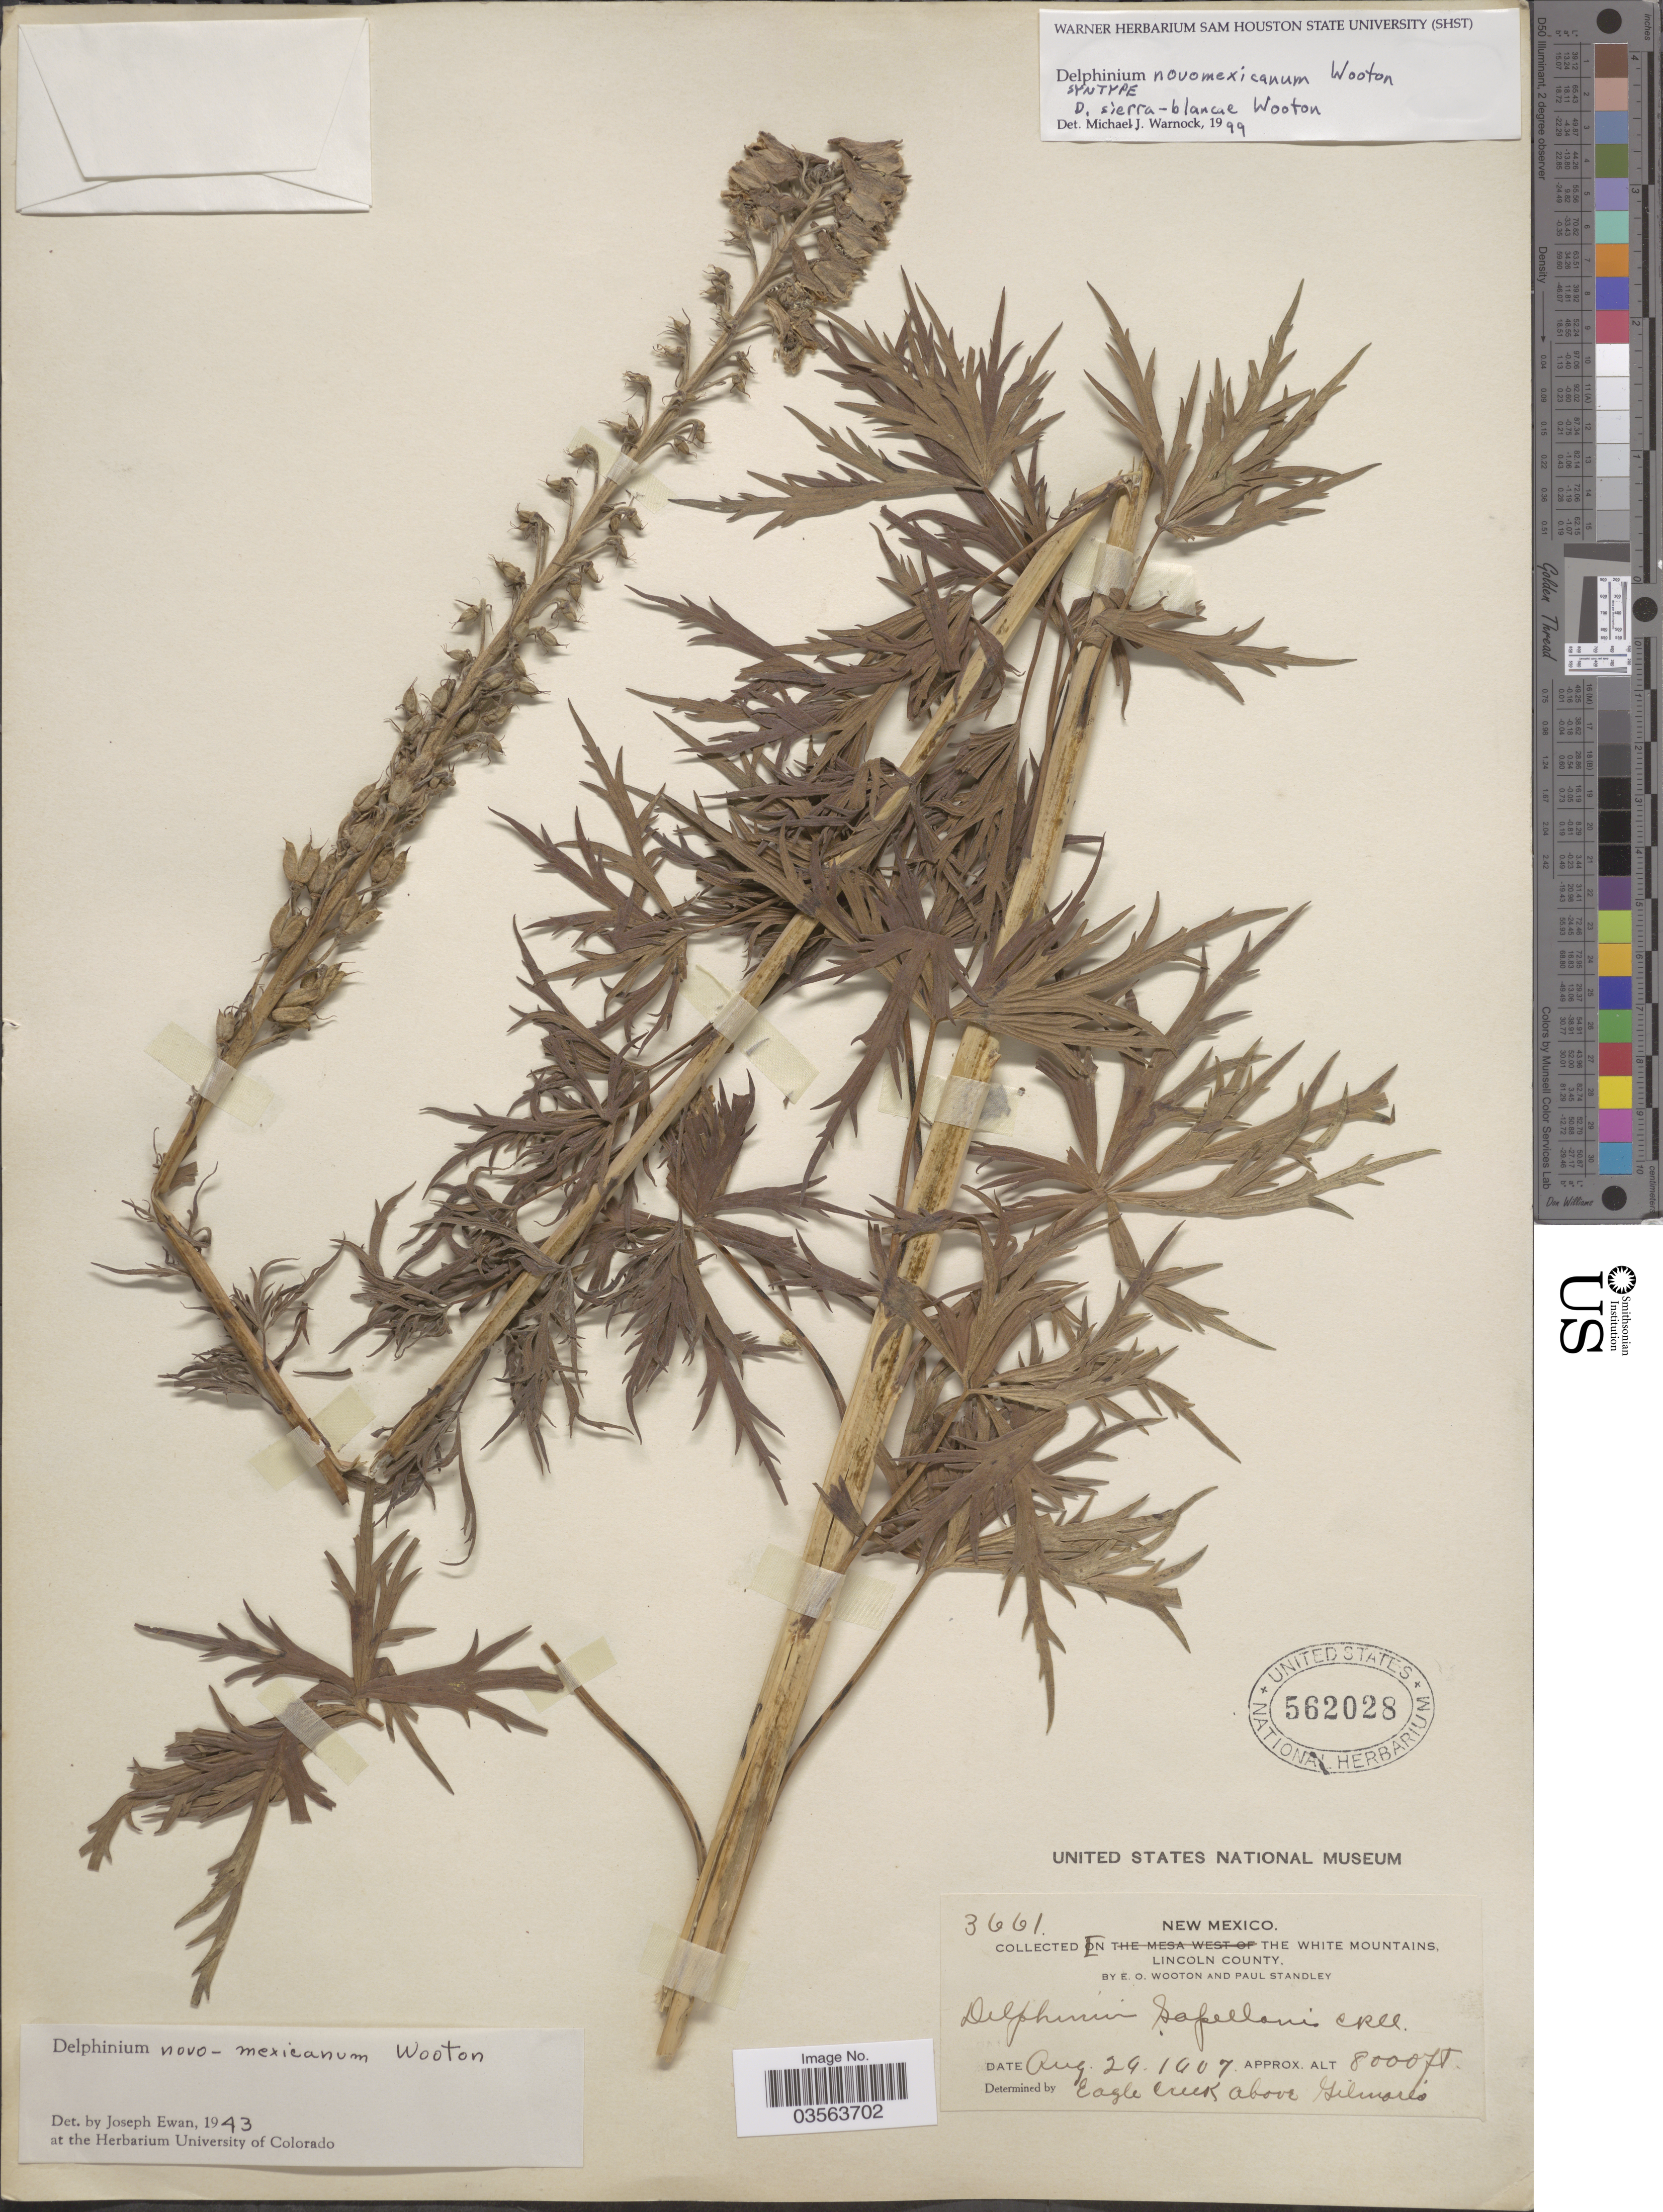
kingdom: Plantae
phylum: Tracheophyta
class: Magnoliopsida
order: Ranunculales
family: Ranunculaceae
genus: Delphinium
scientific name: Delphinium novomexicanum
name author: Wooton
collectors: E. O. Wooton & P. C. Standley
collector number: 3661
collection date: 1907-08-29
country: United States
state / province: New Mexico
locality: The White Mountains, Lincoln County. Eagle Creek above Gilmore's.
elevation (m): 2438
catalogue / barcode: US 562028